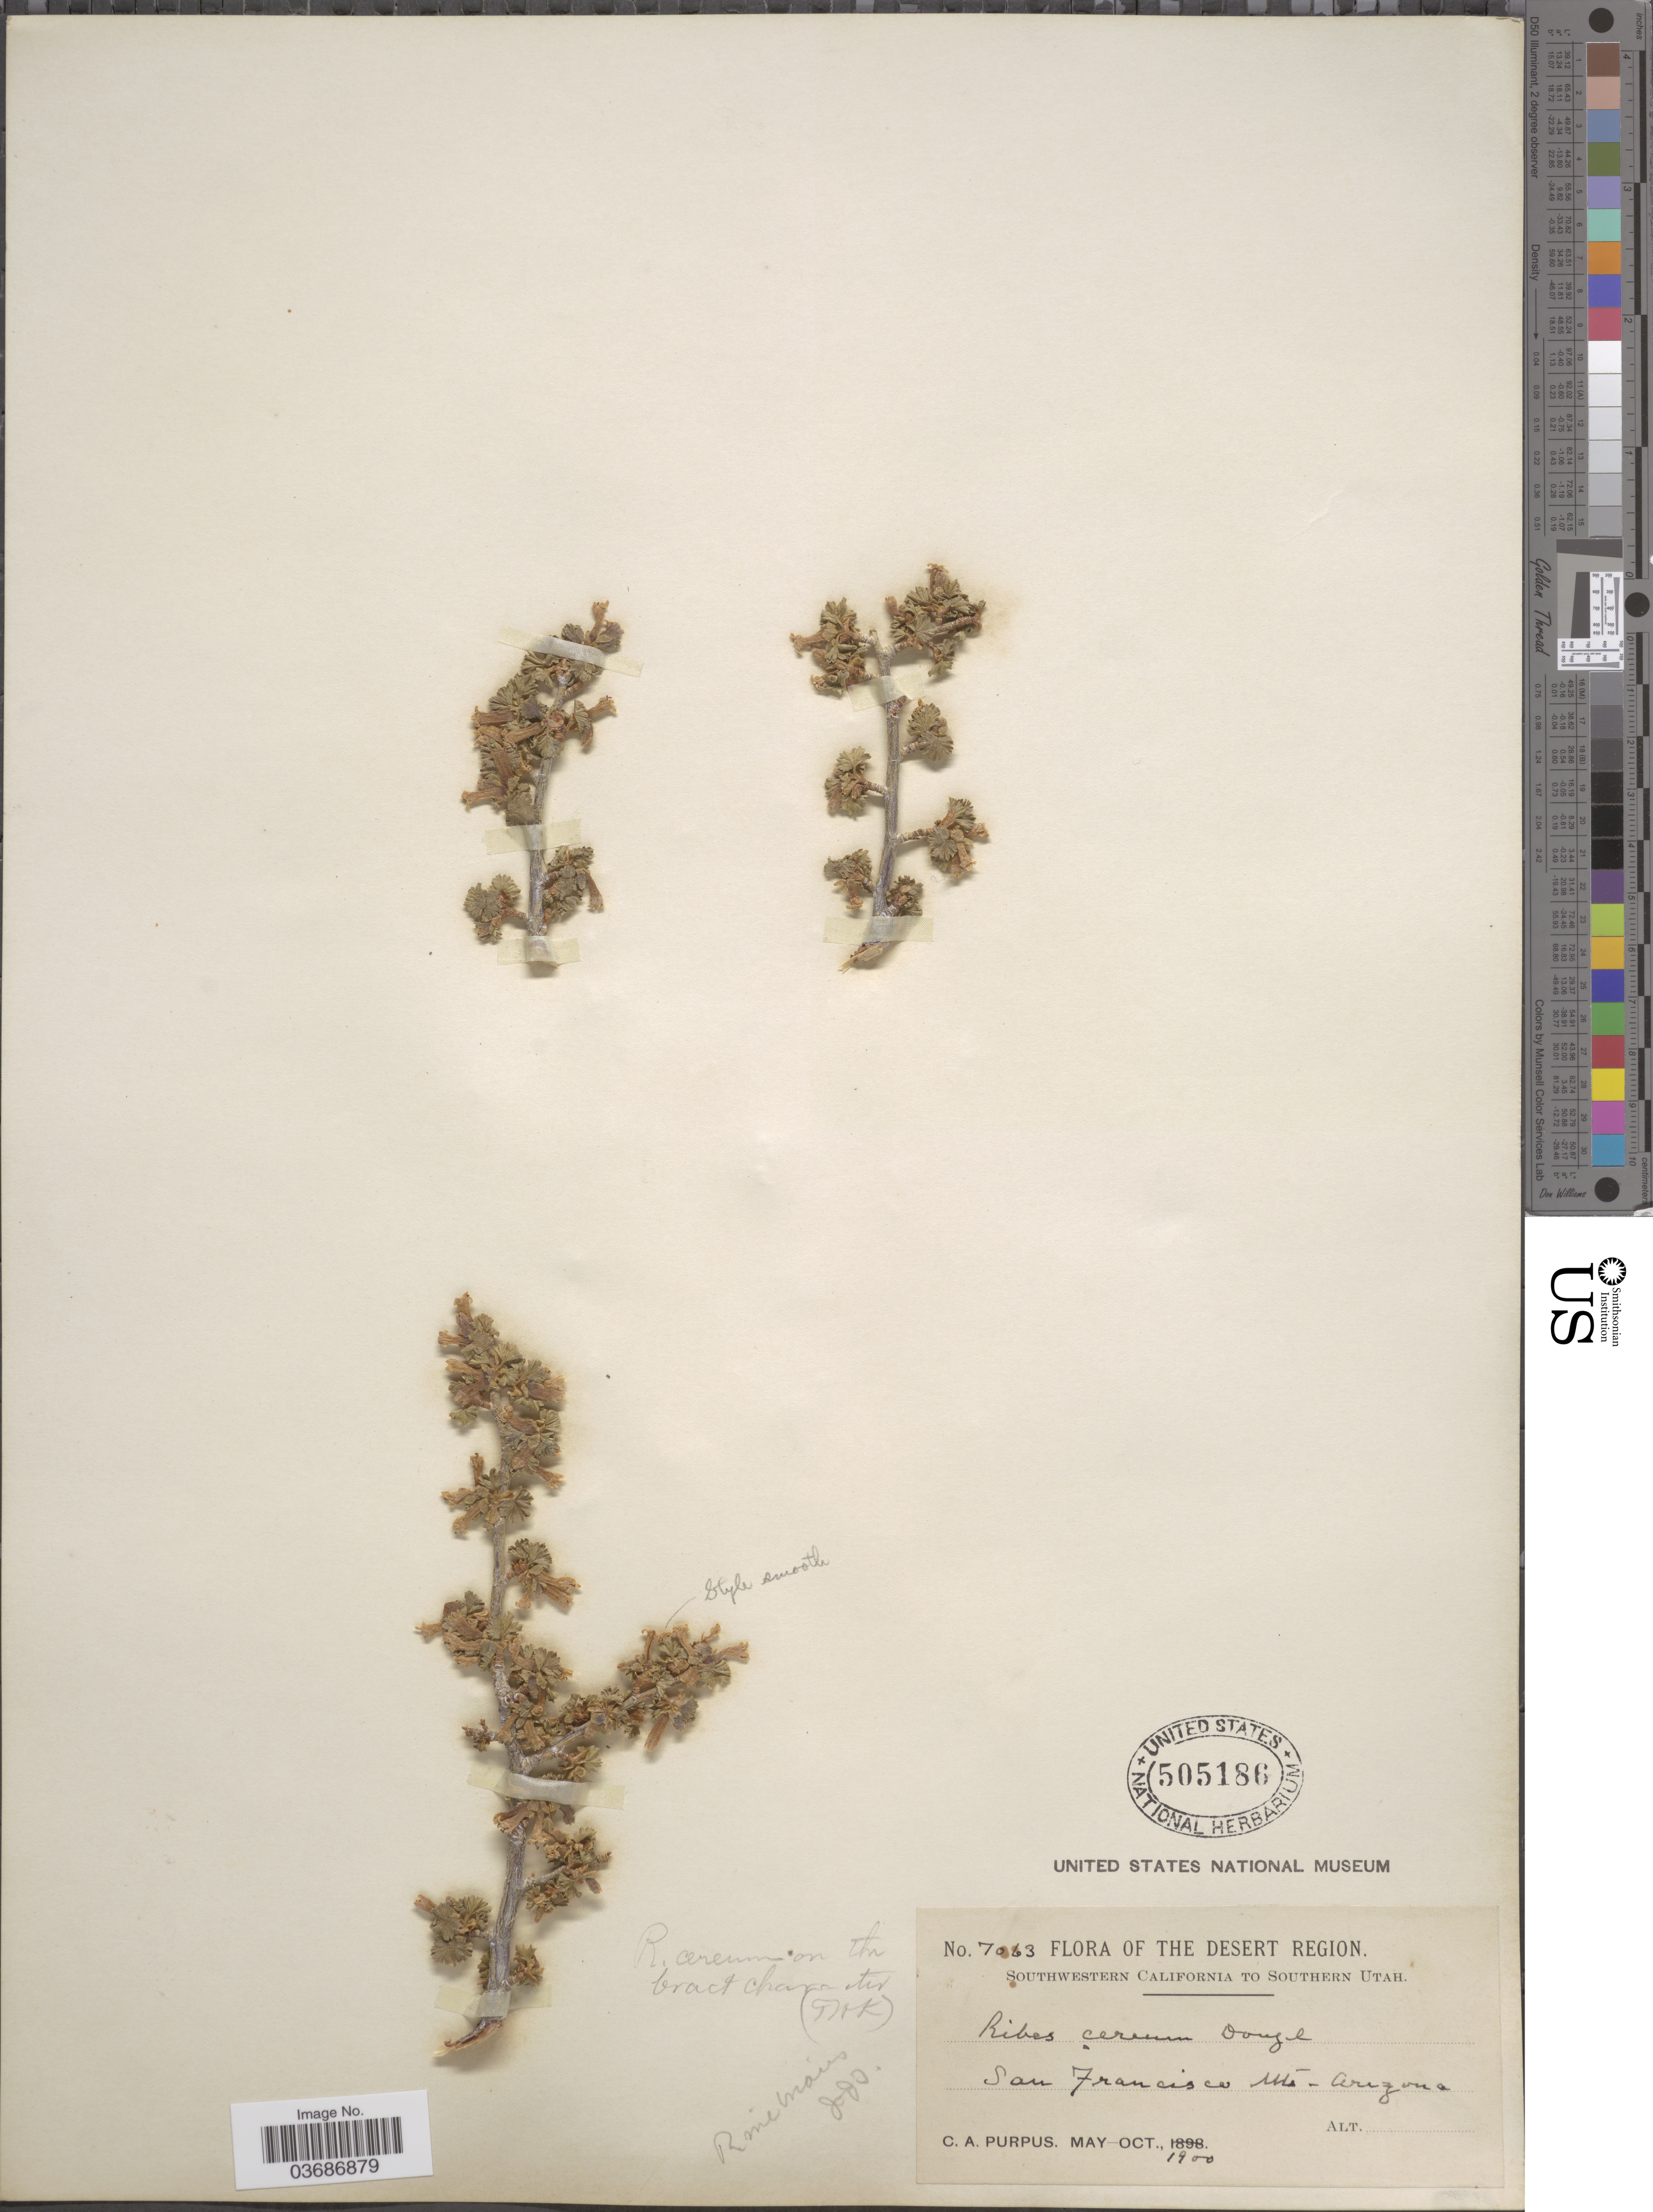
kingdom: Plantae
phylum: Tracheophyta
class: Magnoliopsida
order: Saxifragales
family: Grossulariaceae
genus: Ribes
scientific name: Ribes cereum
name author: Douglas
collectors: C. A. Purpus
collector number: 7063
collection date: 1900-05/1900-10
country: United States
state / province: Arizona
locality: The Desert Region. San Francisco Mts.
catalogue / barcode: US 505186